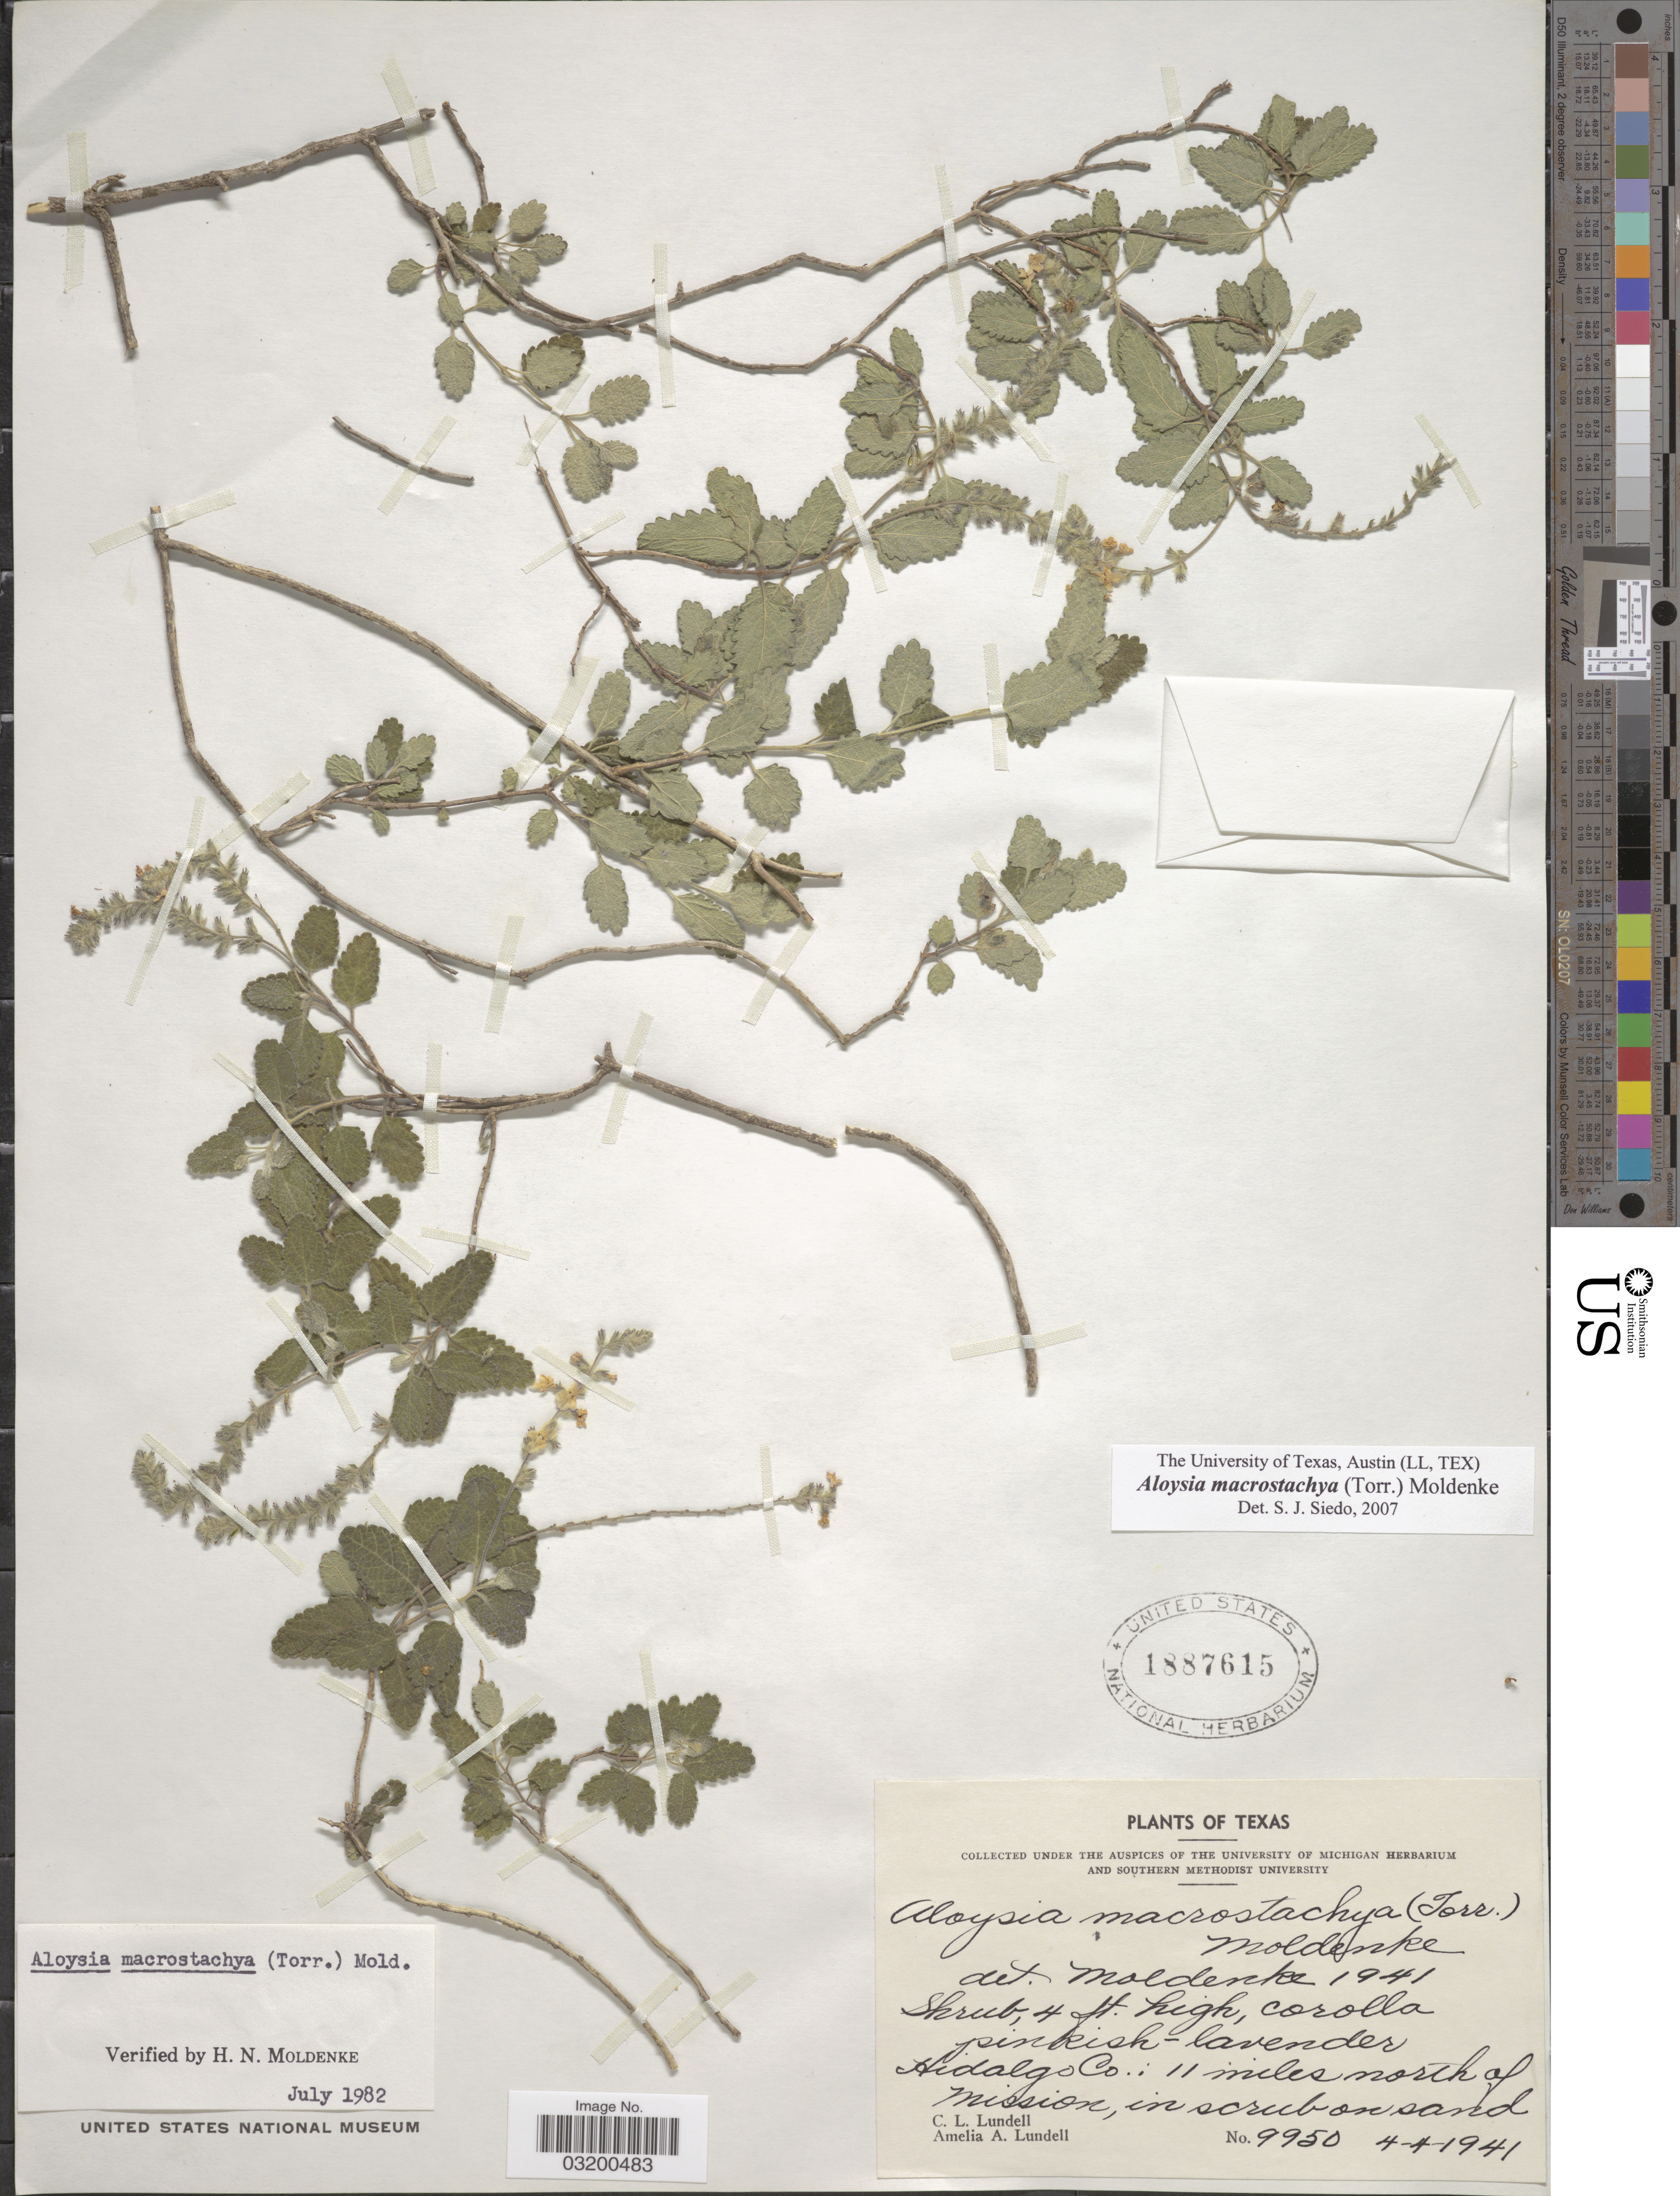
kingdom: Plantae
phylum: Tracheophyta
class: Magnoliopsida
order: Lamiales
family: Verbenaceae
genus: Aloysia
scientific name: Aloysia macrostachya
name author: (Torr.) Moldenke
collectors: C. L. Lundell & A. A. Lundell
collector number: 9950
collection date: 1941-04-04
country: United States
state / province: Texas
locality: Hidalgo Co.: 11 miles north of Mission.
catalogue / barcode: US 1887615